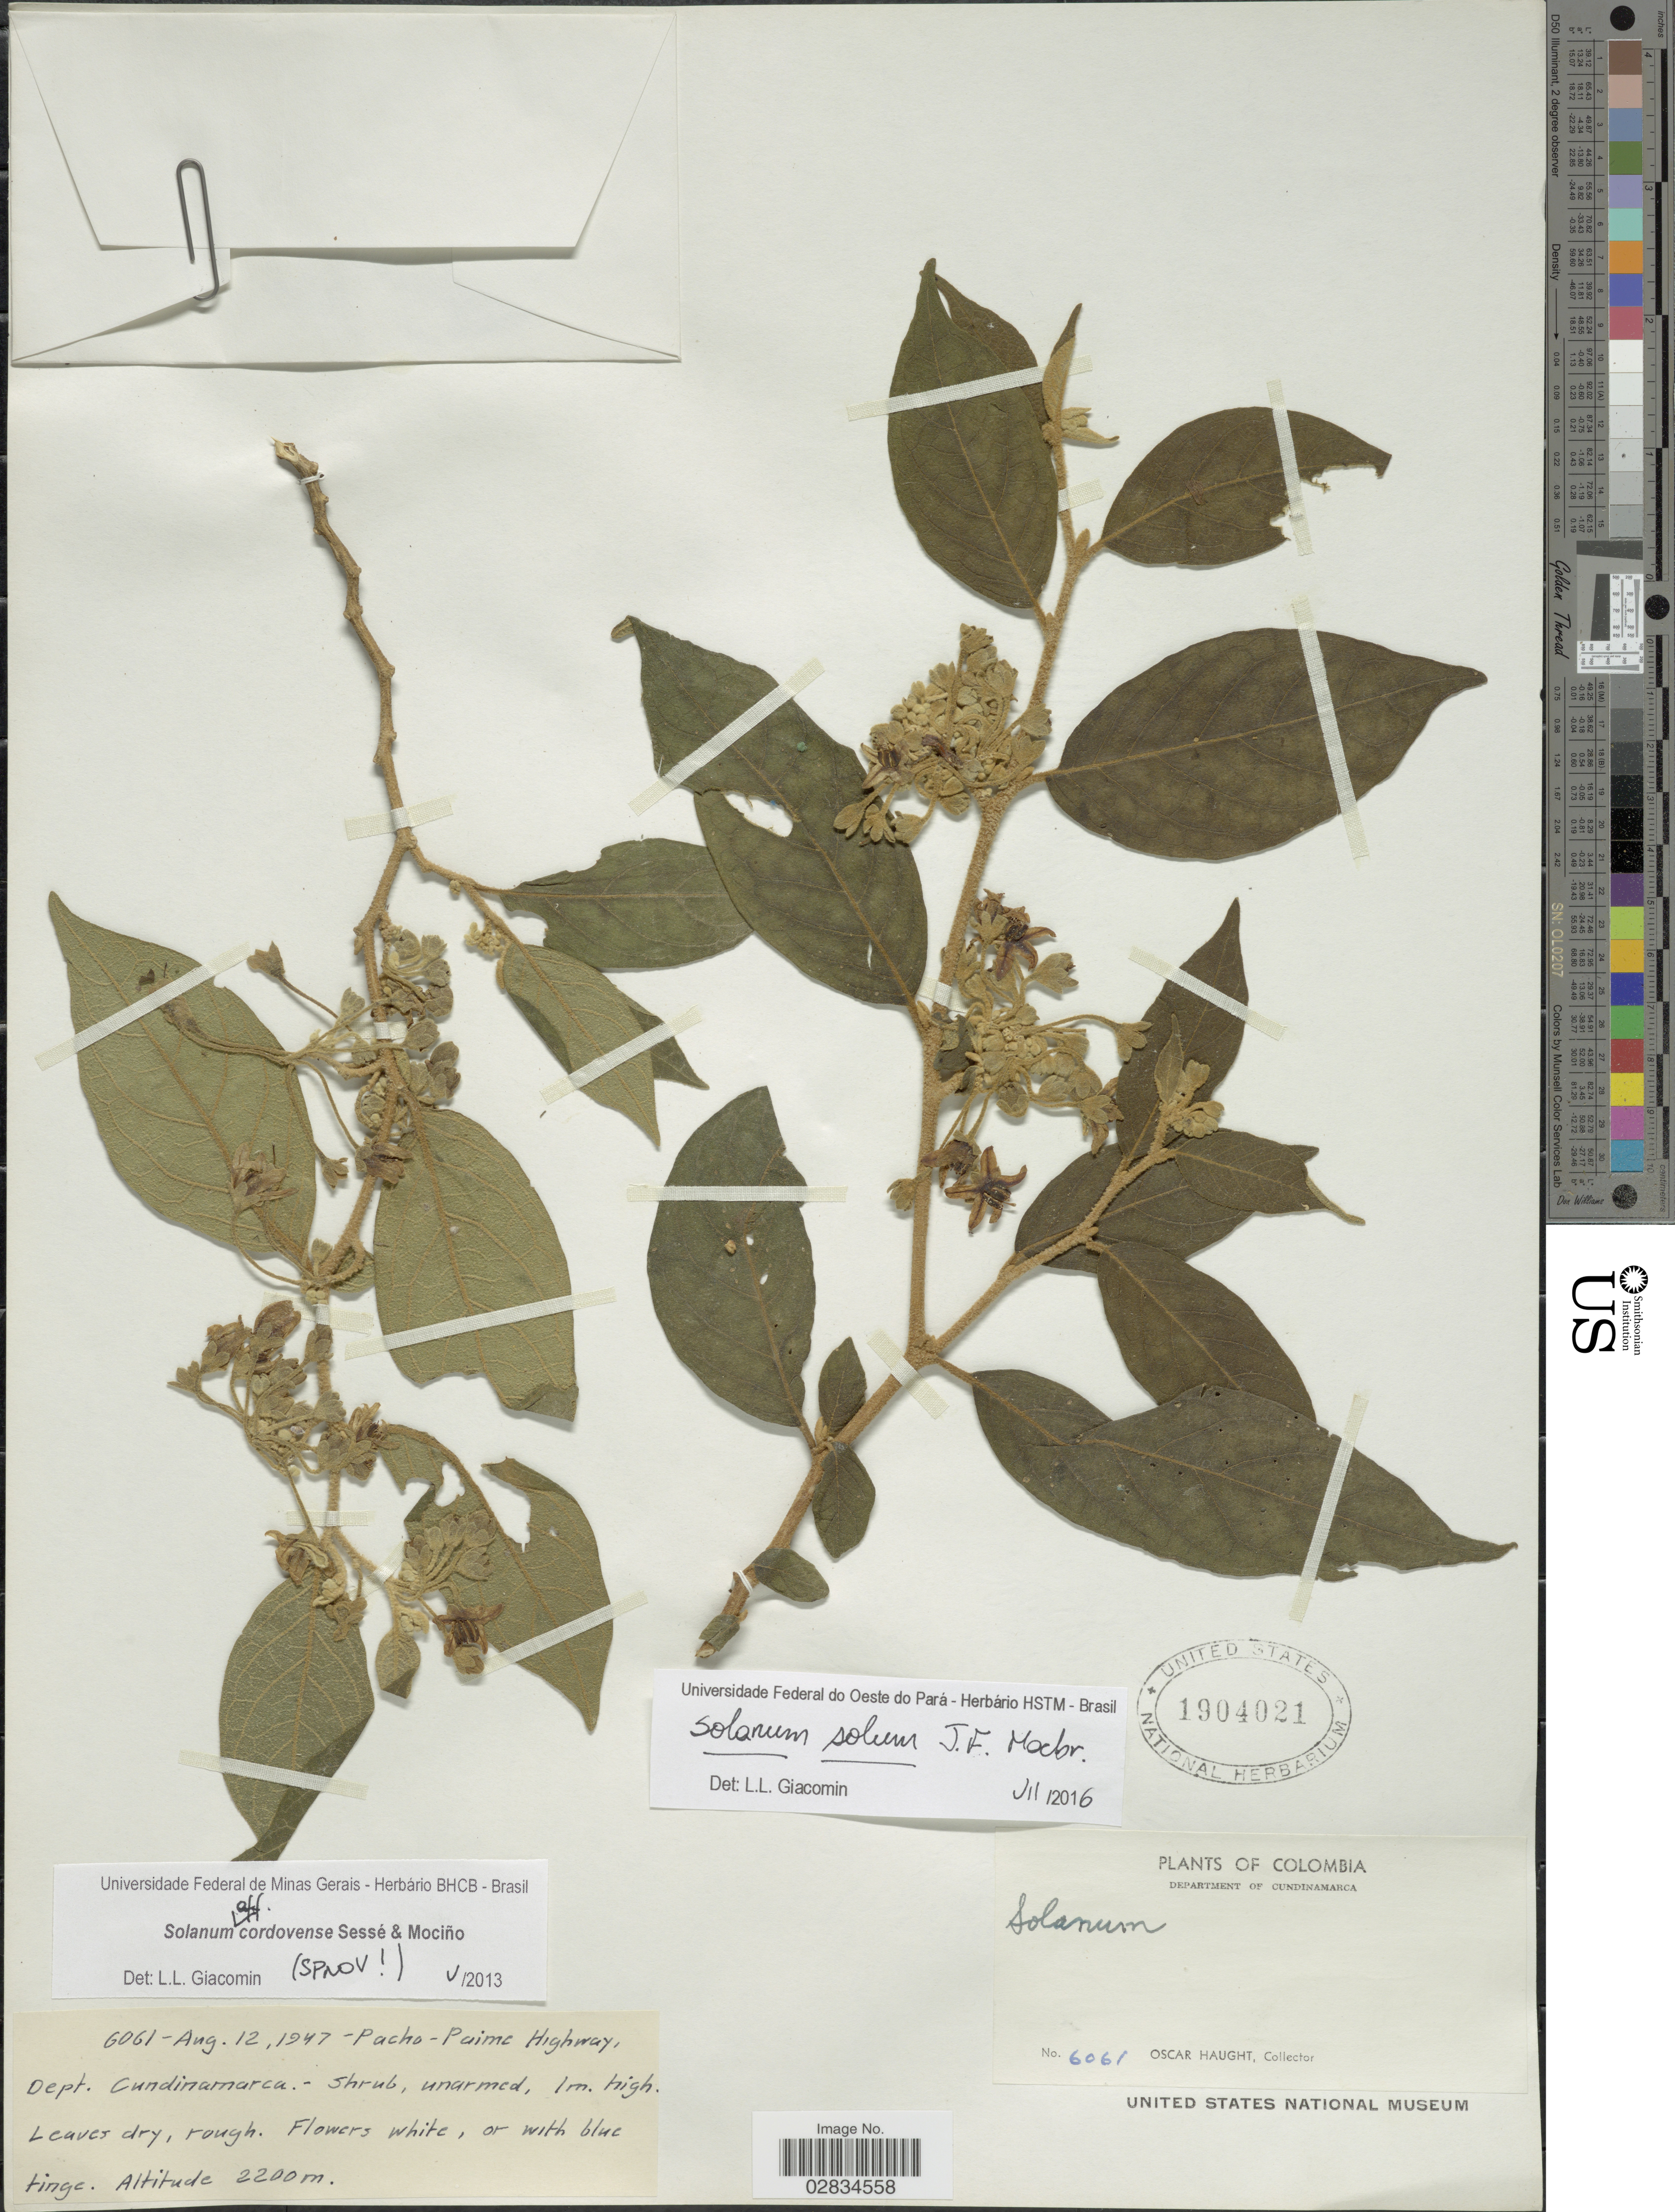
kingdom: Plantae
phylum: Tracheophyta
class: Magnoliopsida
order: Solanales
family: Solanaceae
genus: Solanum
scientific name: Solanum solum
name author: J.F. Macbr.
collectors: O. L. Haught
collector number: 6061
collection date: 1947-08-12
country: Colombia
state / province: Cundinamarca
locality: Department of Cundinamarca. Pacho - Paime Highway.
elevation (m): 2200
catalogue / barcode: US 1904021